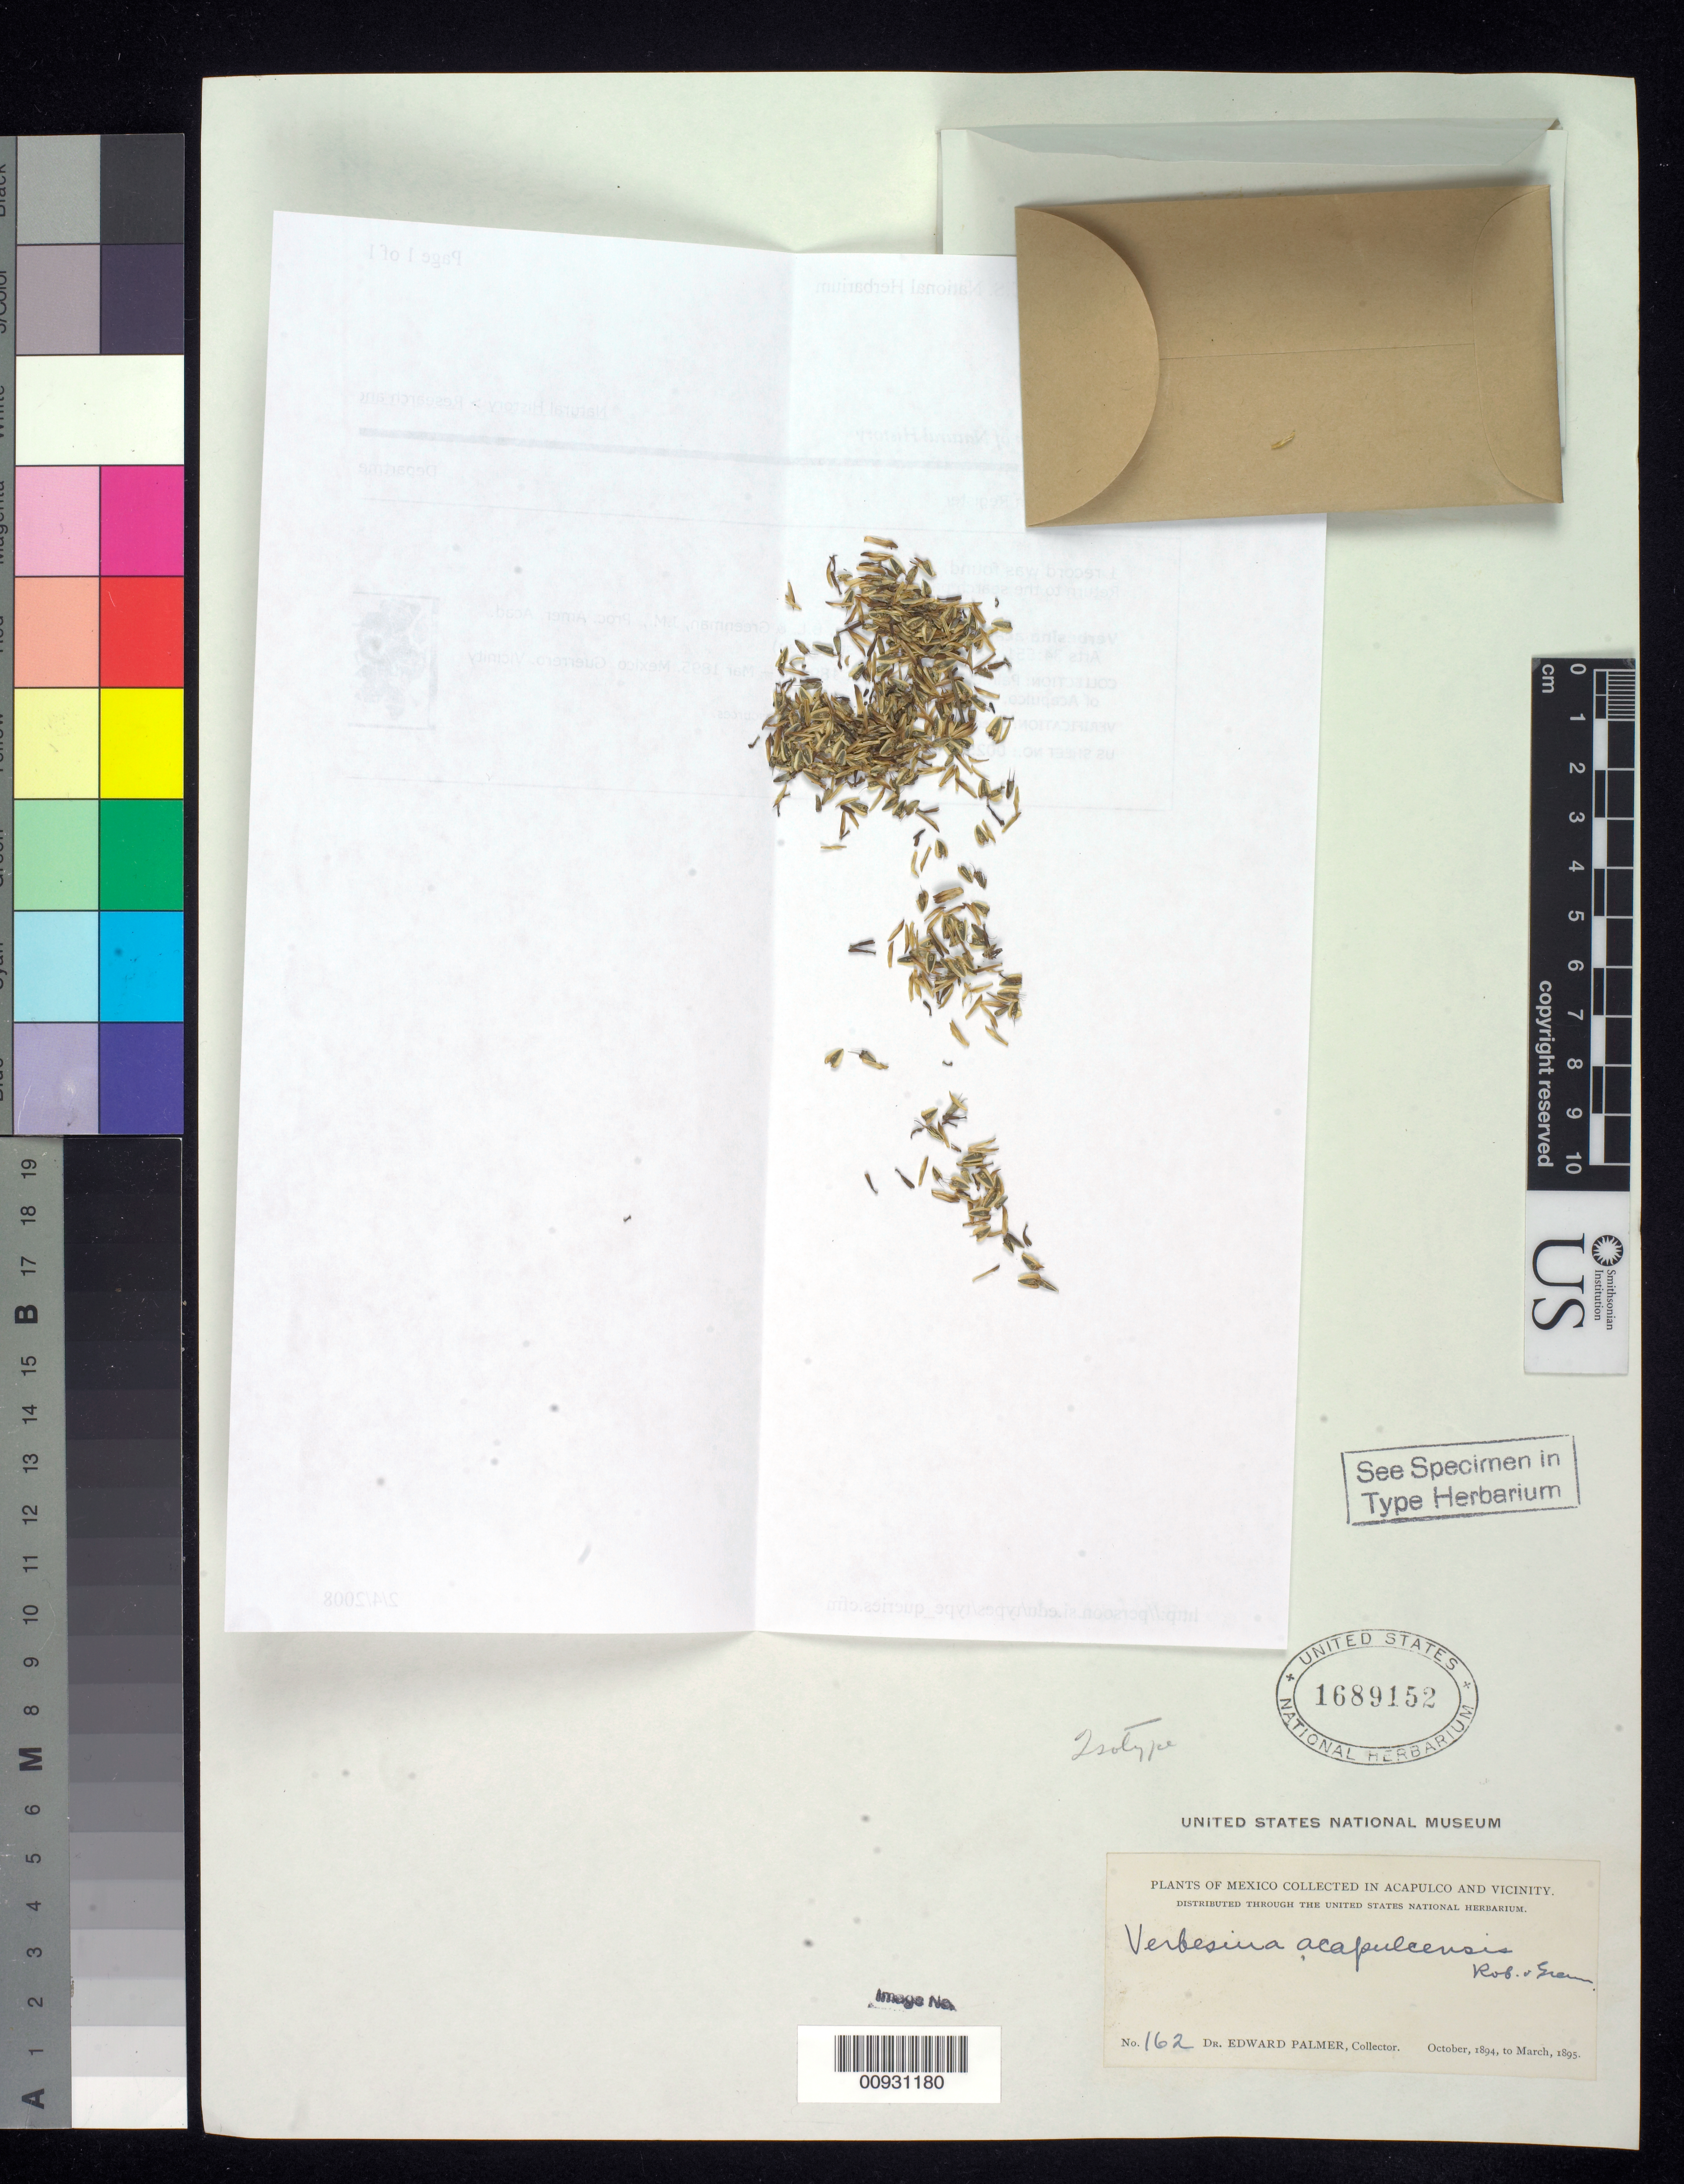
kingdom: Plantae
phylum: Tracheophyta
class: Magnoliopsida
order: Asterales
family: Asteraceae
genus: Verbesina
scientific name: Verbesina acapulcensis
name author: B.L. Rob. & Greenm.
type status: Isotype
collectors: E. Palmer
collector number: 162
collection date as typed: Oct 1894 to -- Mar 1895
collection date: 1894-10/1895-03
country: Mexico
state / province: Guerrero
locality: Acapulco and vicinity.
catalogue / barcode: US 1689152